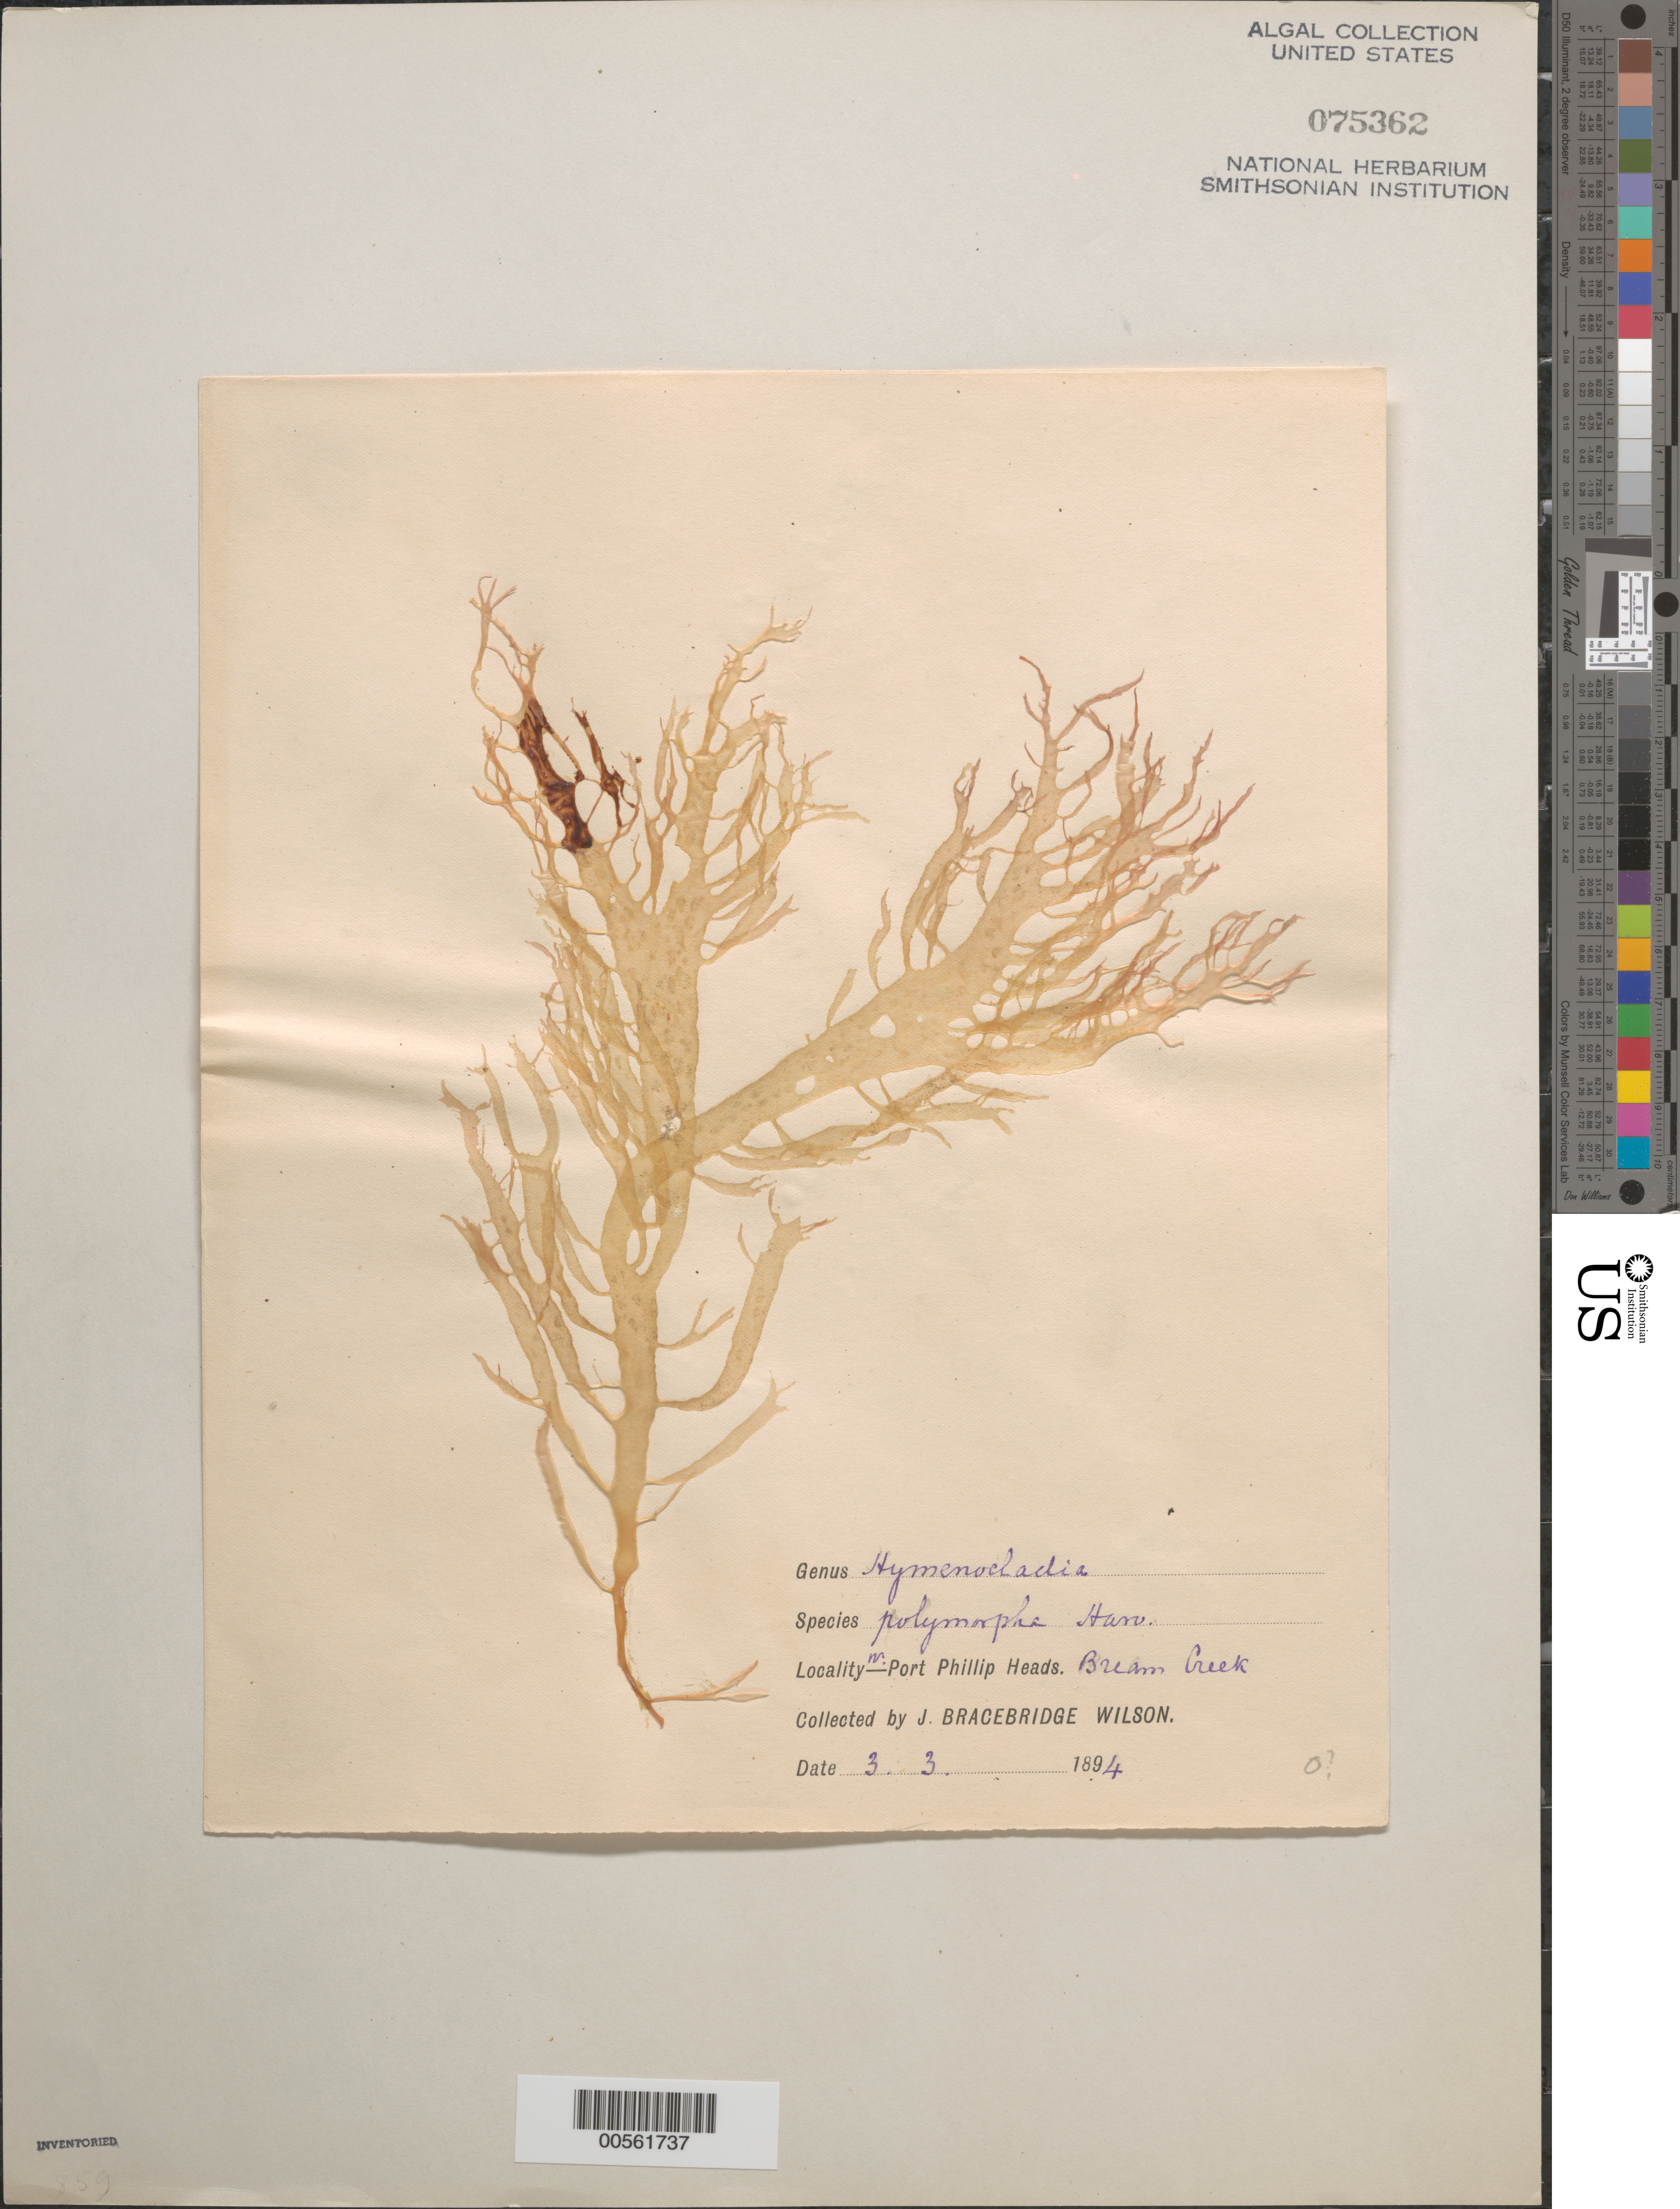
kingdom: Plantae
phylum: Rhodophyta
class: Florideophyceae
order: Rhodymeniales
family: Hymenocladiaceae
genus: Hymenocladia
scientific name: Hymenocladia chondricola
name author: (Sonder) J.A. Lewis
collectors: J. B. Wilson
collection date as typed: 03 Mar 1894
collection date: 1894-03-03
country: Australia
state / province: Victoria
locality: Bream creek, near port phillip heads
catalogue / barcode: US 75362